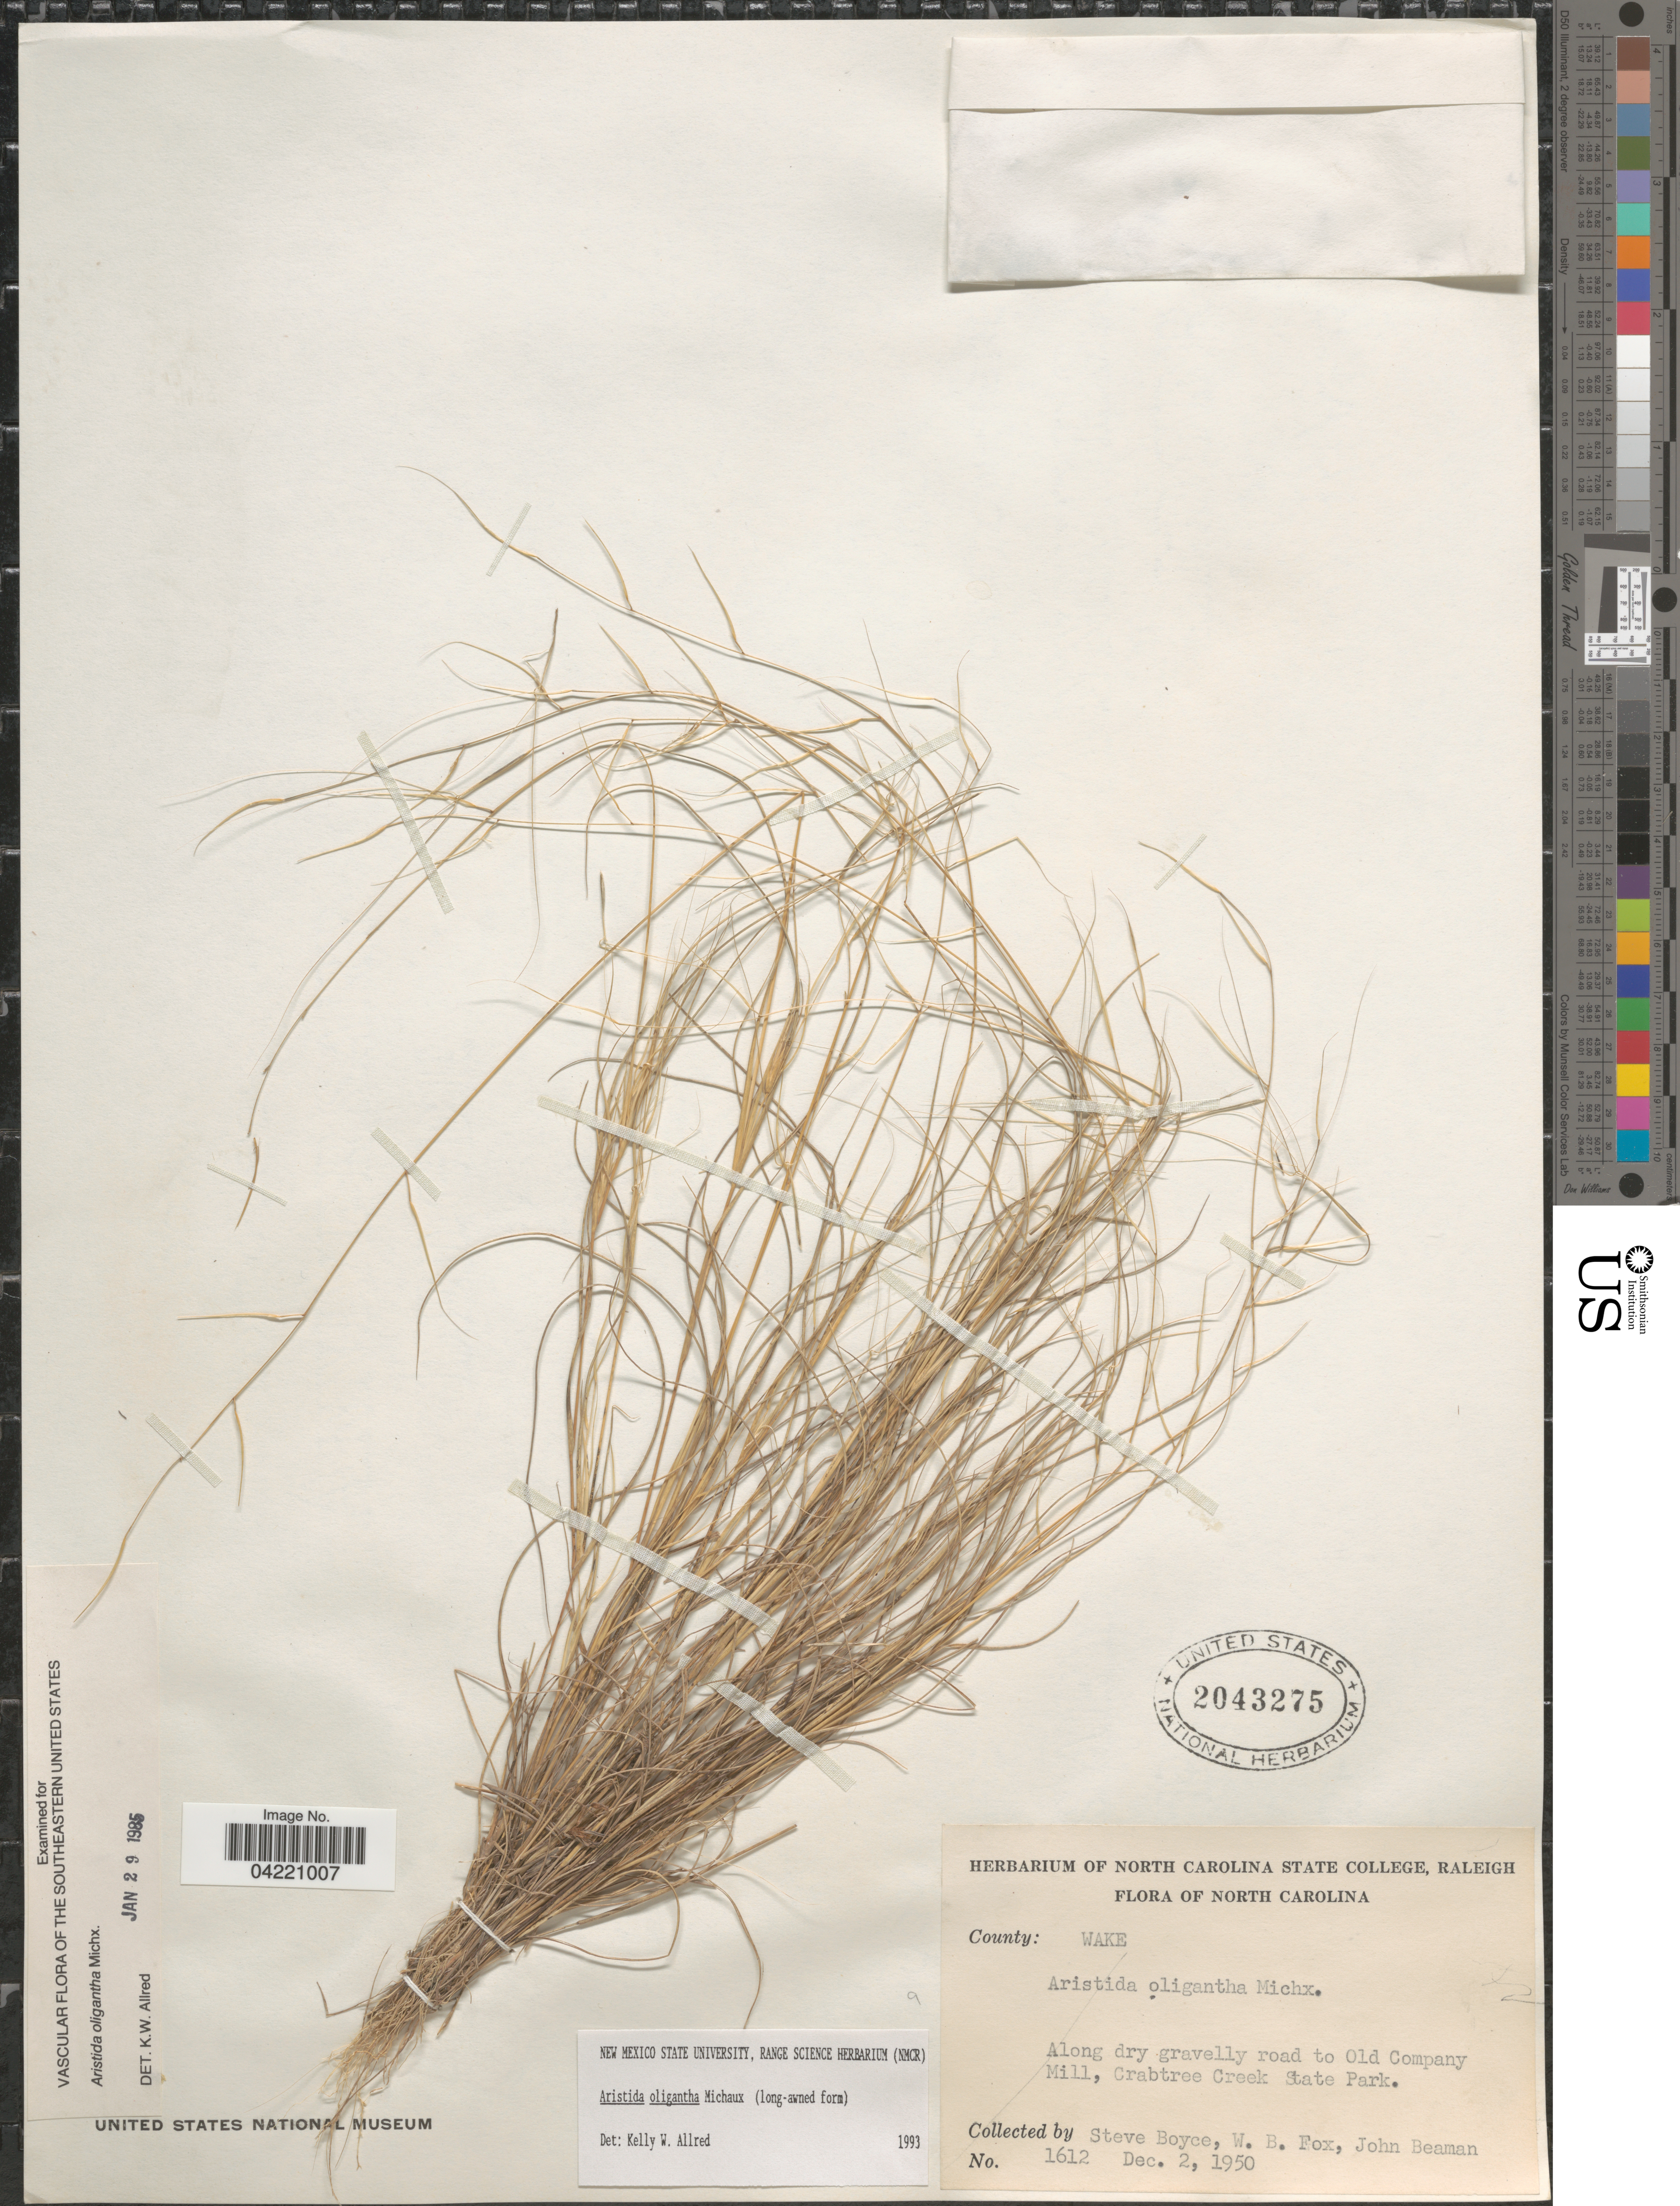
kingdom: Plantae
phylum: Tracheophyta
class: Liliopsida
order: Poales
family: Poaceae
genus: Aristida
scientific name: Aristida oligantha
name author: Michx.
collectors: S. Boyce, W. B. Fox & J. H. Beaman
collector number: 1612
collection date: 1950-12-02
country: United States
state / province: North Carolina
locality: County: Wake. Along dry gravely road to Old Company Mill, Crabtree Creek State Park.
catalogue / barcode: US 2043275